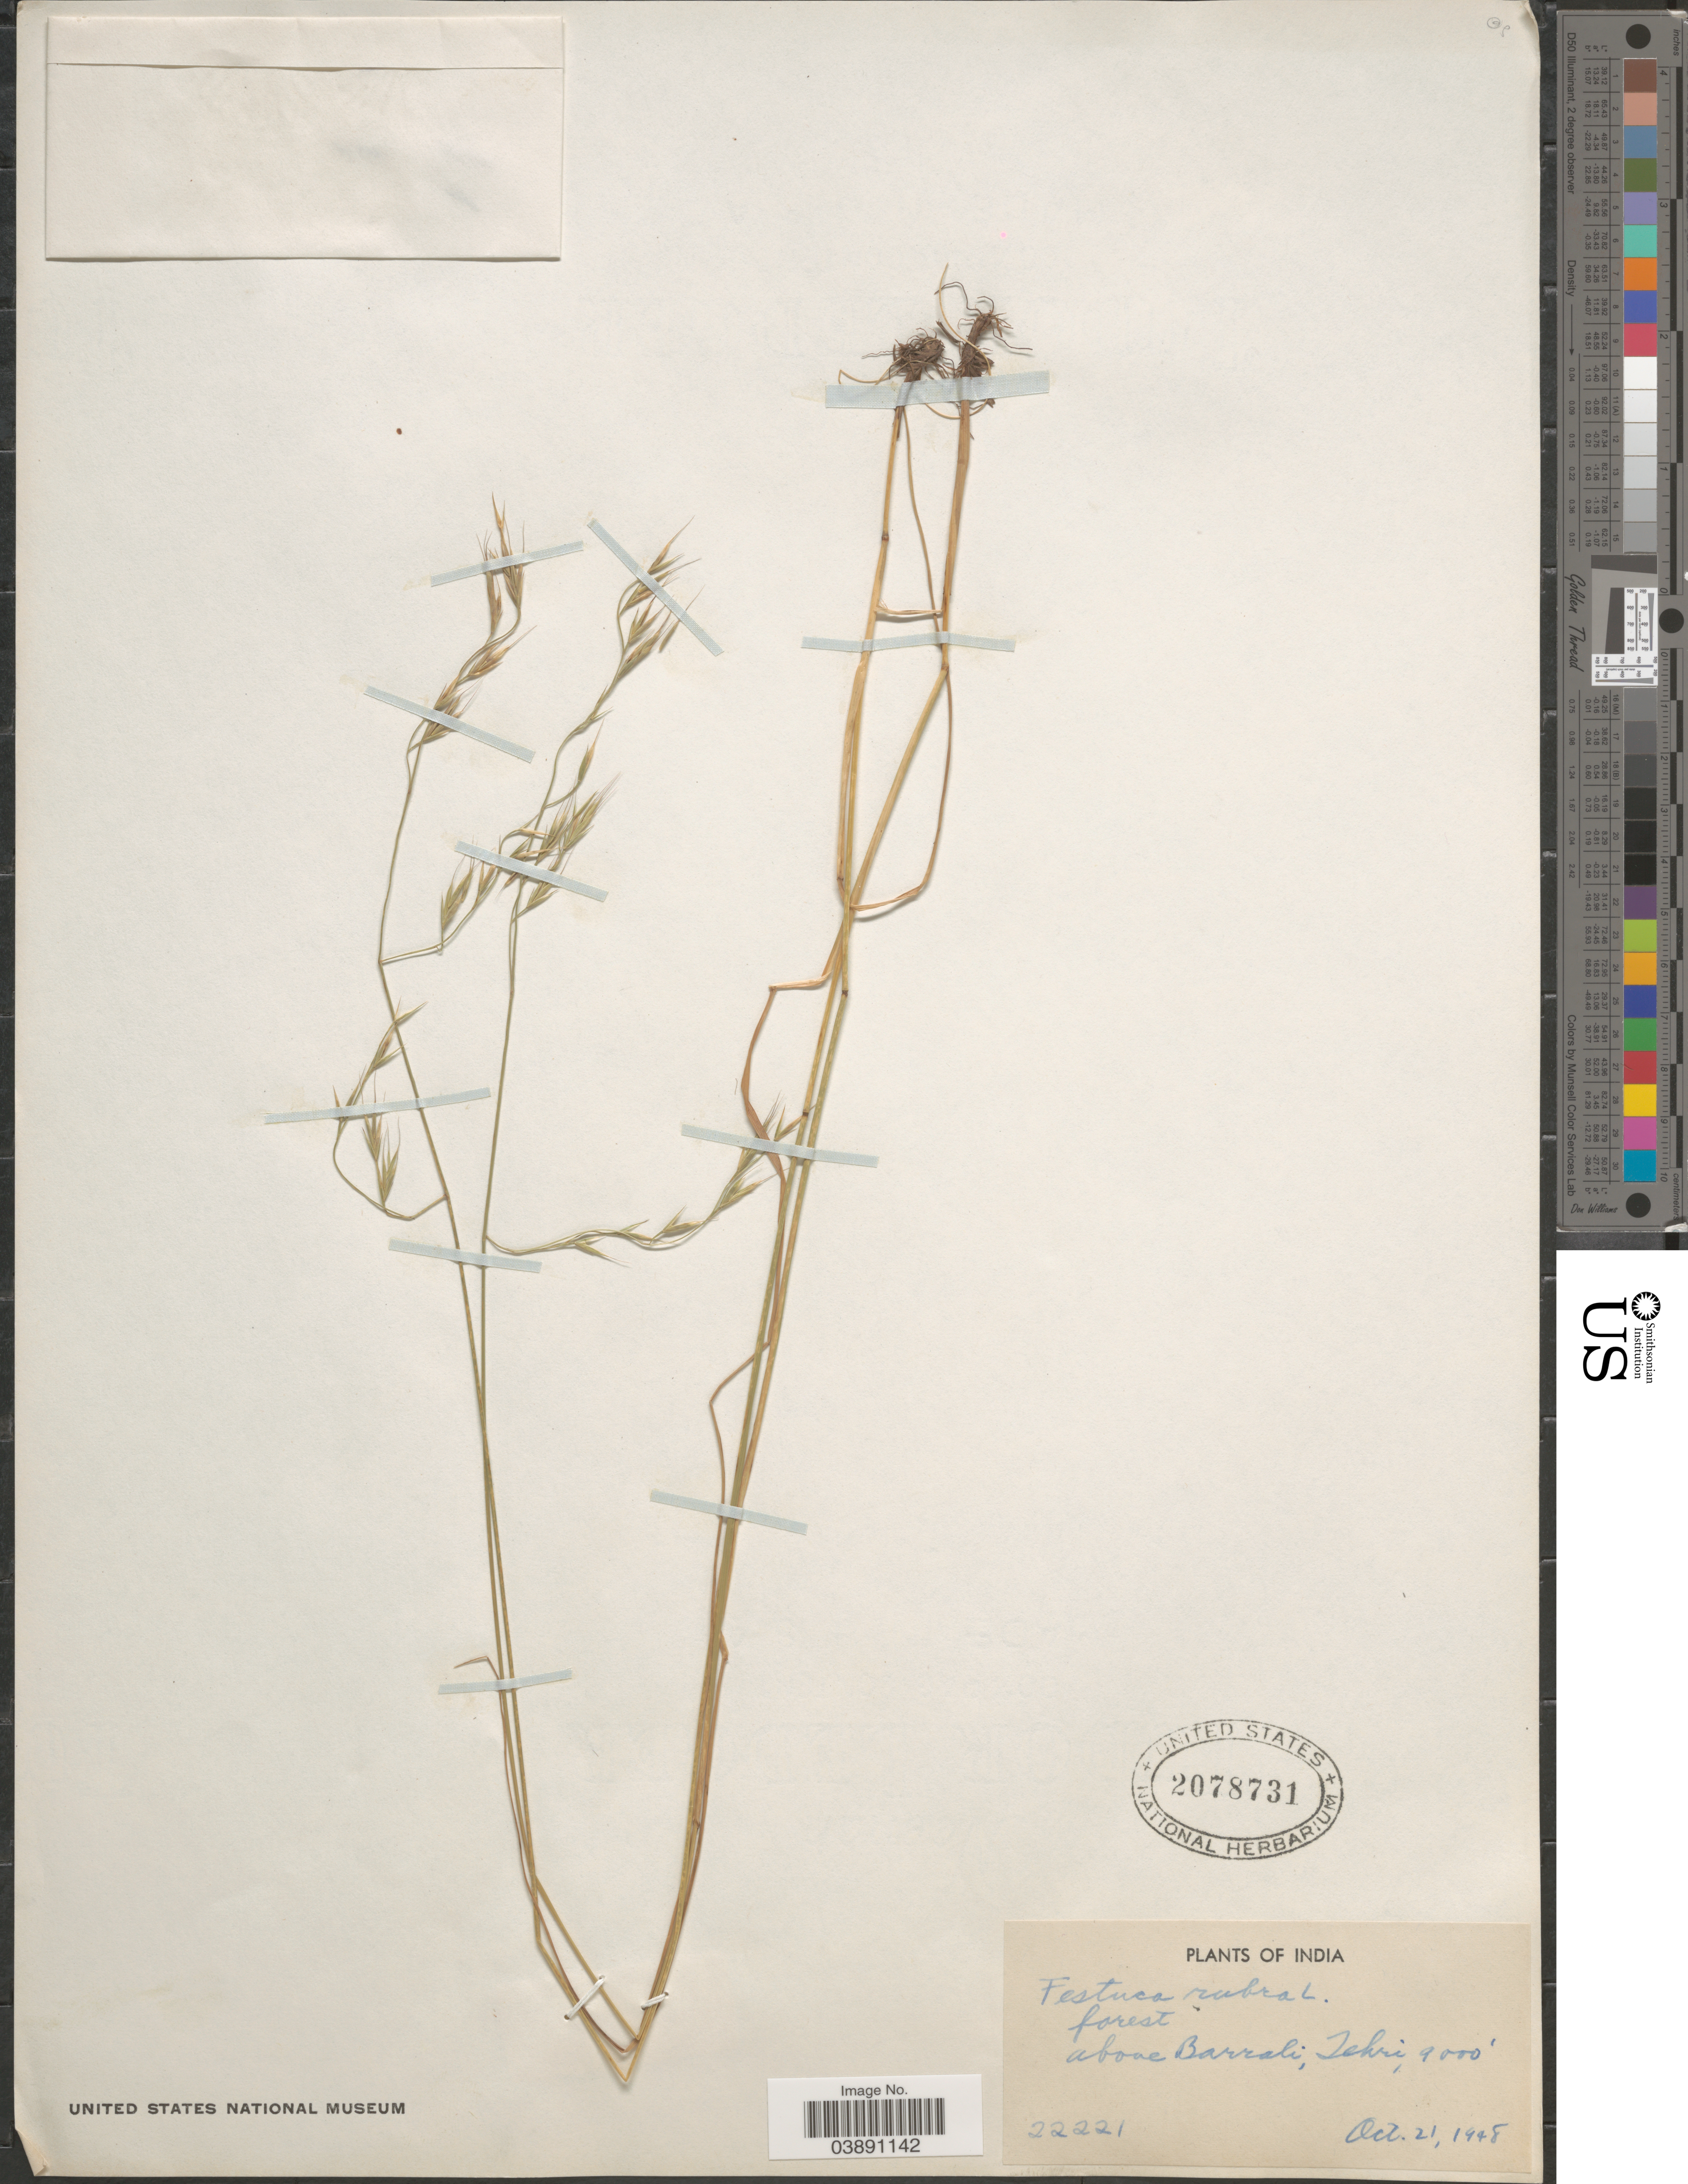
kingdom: Plantae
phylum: Tracheophyta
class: Liliopsida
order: Poales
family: Poaceae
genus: Festuca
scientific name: Festuca rubra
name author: L.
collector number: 22221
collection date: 1948-10-21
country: India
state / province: Uttarakhand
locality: Above Barrali, Tehri.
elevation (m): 2743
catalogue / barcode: US 2078731